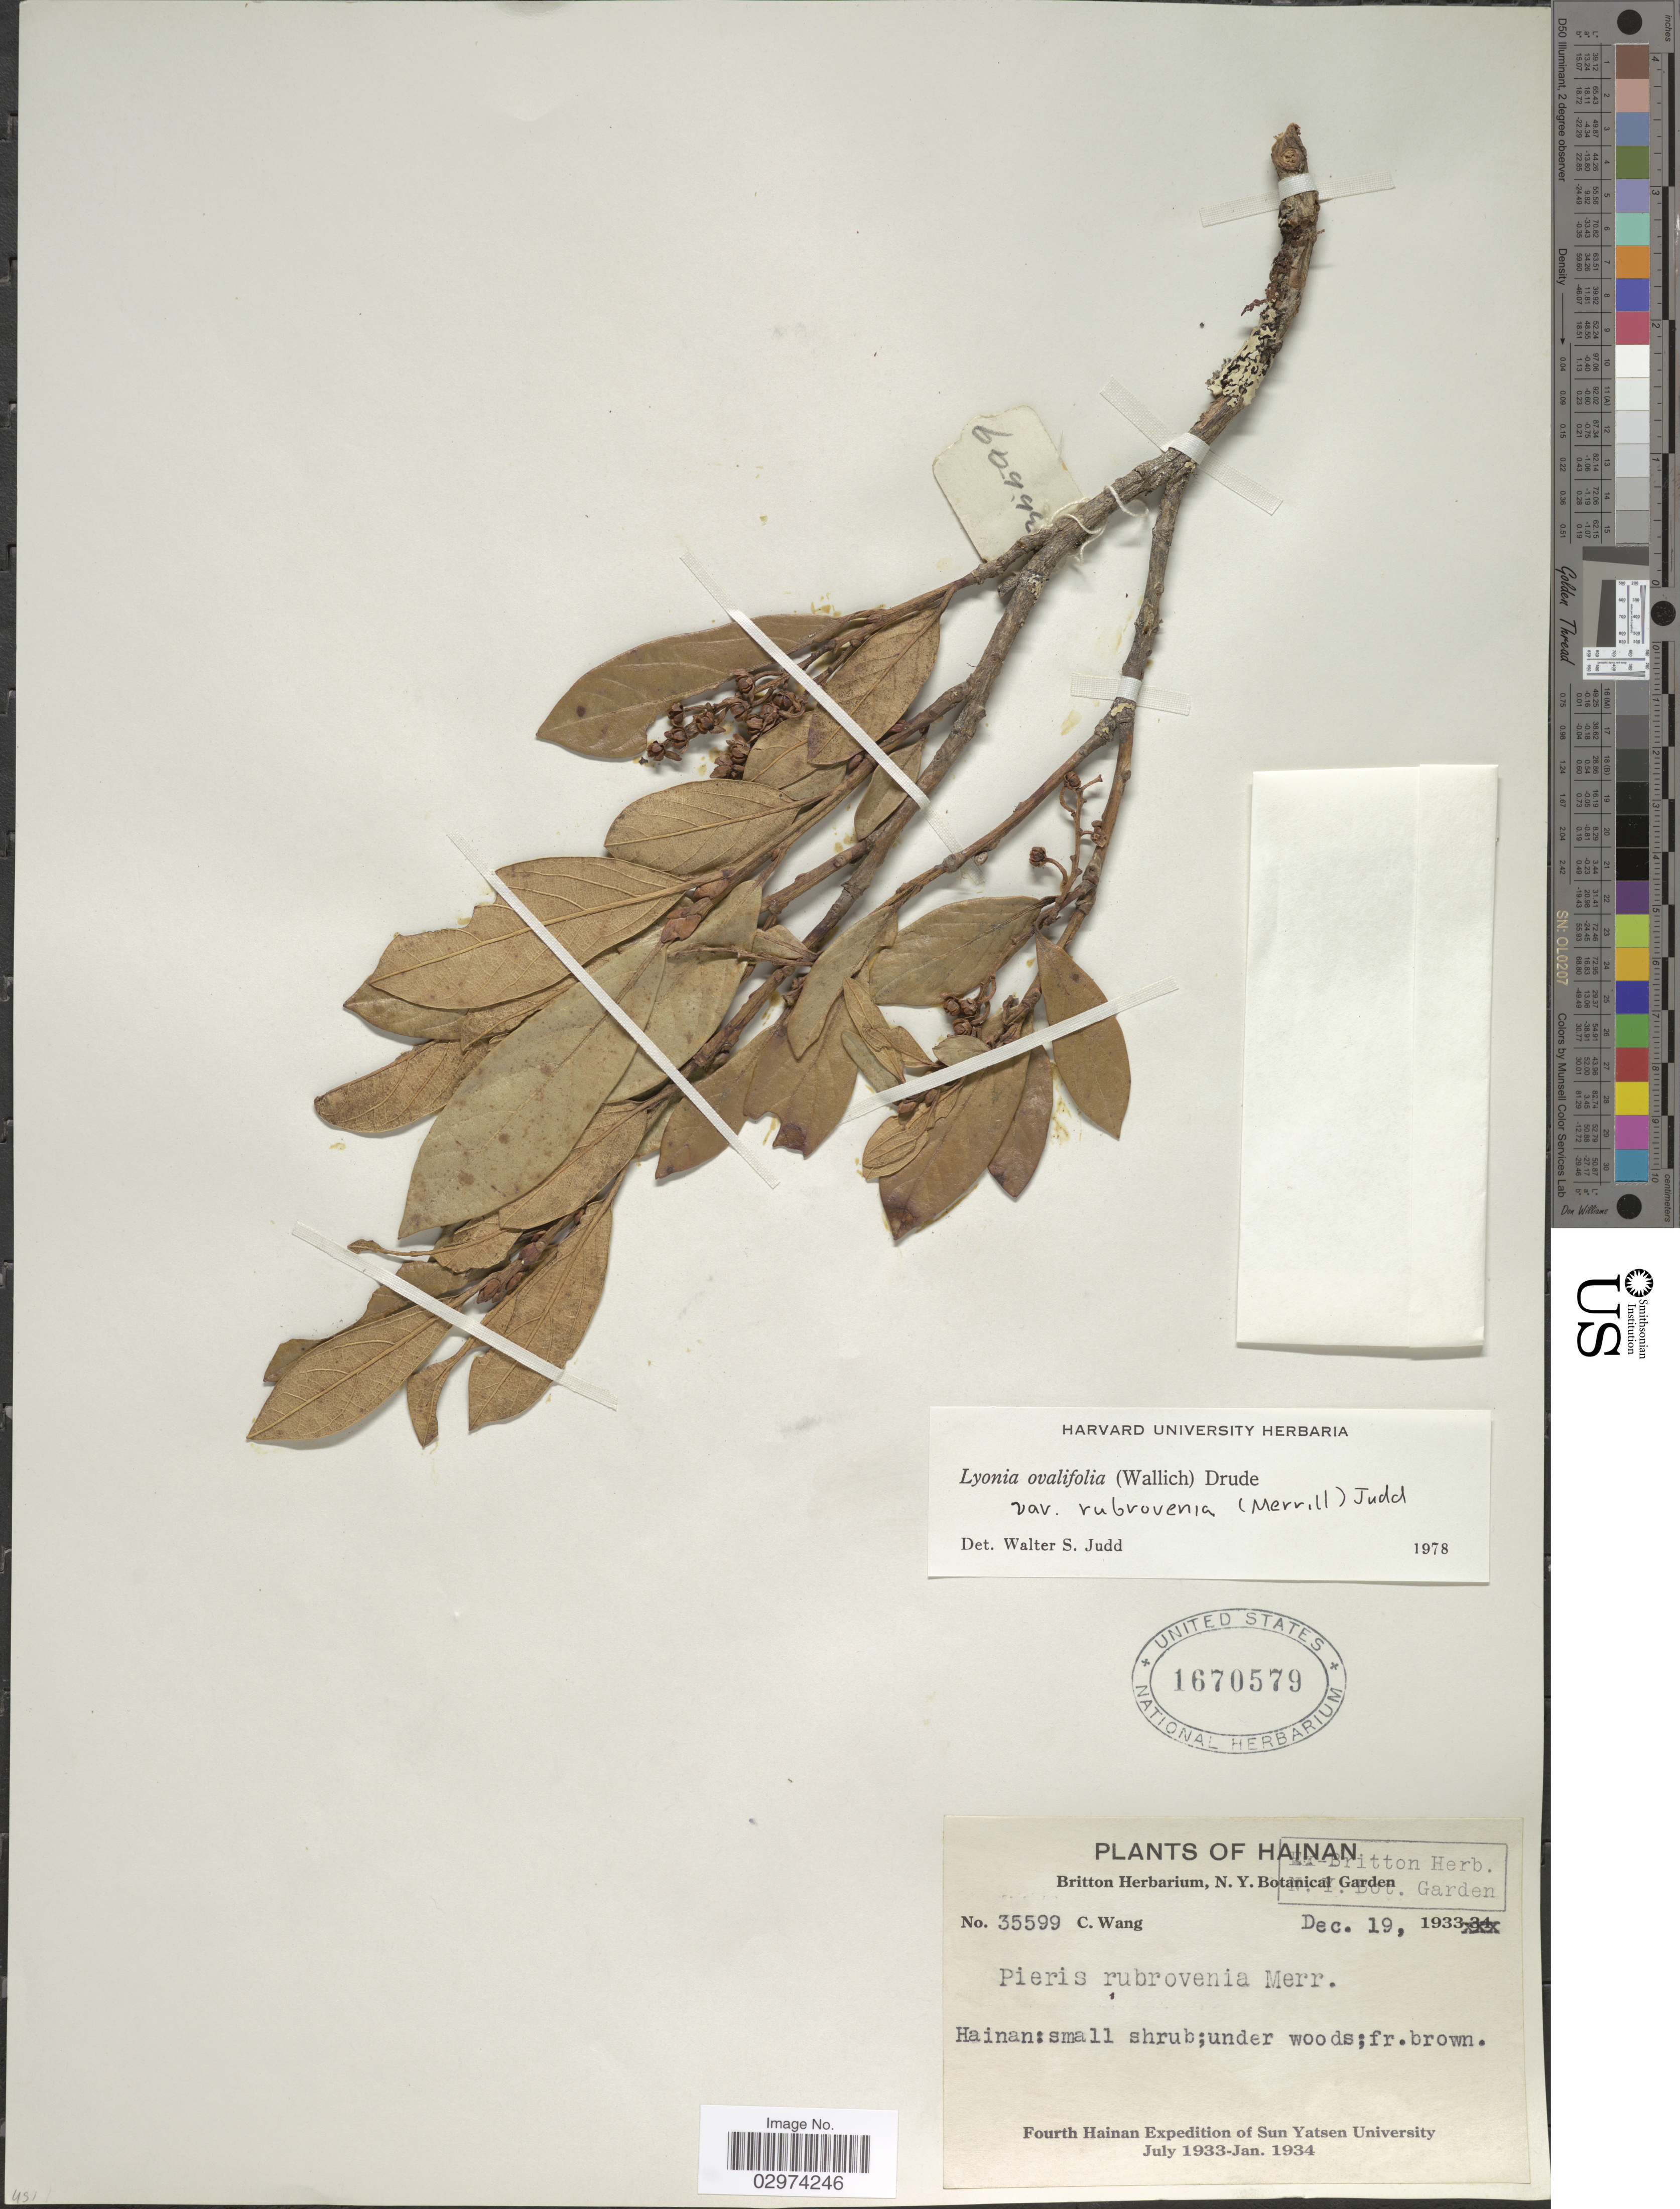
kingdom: Plantae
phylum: Tracheophyta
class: Magnoliopsida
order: Ericales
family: Ericaceae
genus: Lyonia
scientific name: Lyonia ovalifolia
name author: (Wall.) Drude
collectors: C. Wang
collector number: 35599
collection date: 1933-12-19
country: China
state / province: Hainan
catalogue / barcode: US 1670579